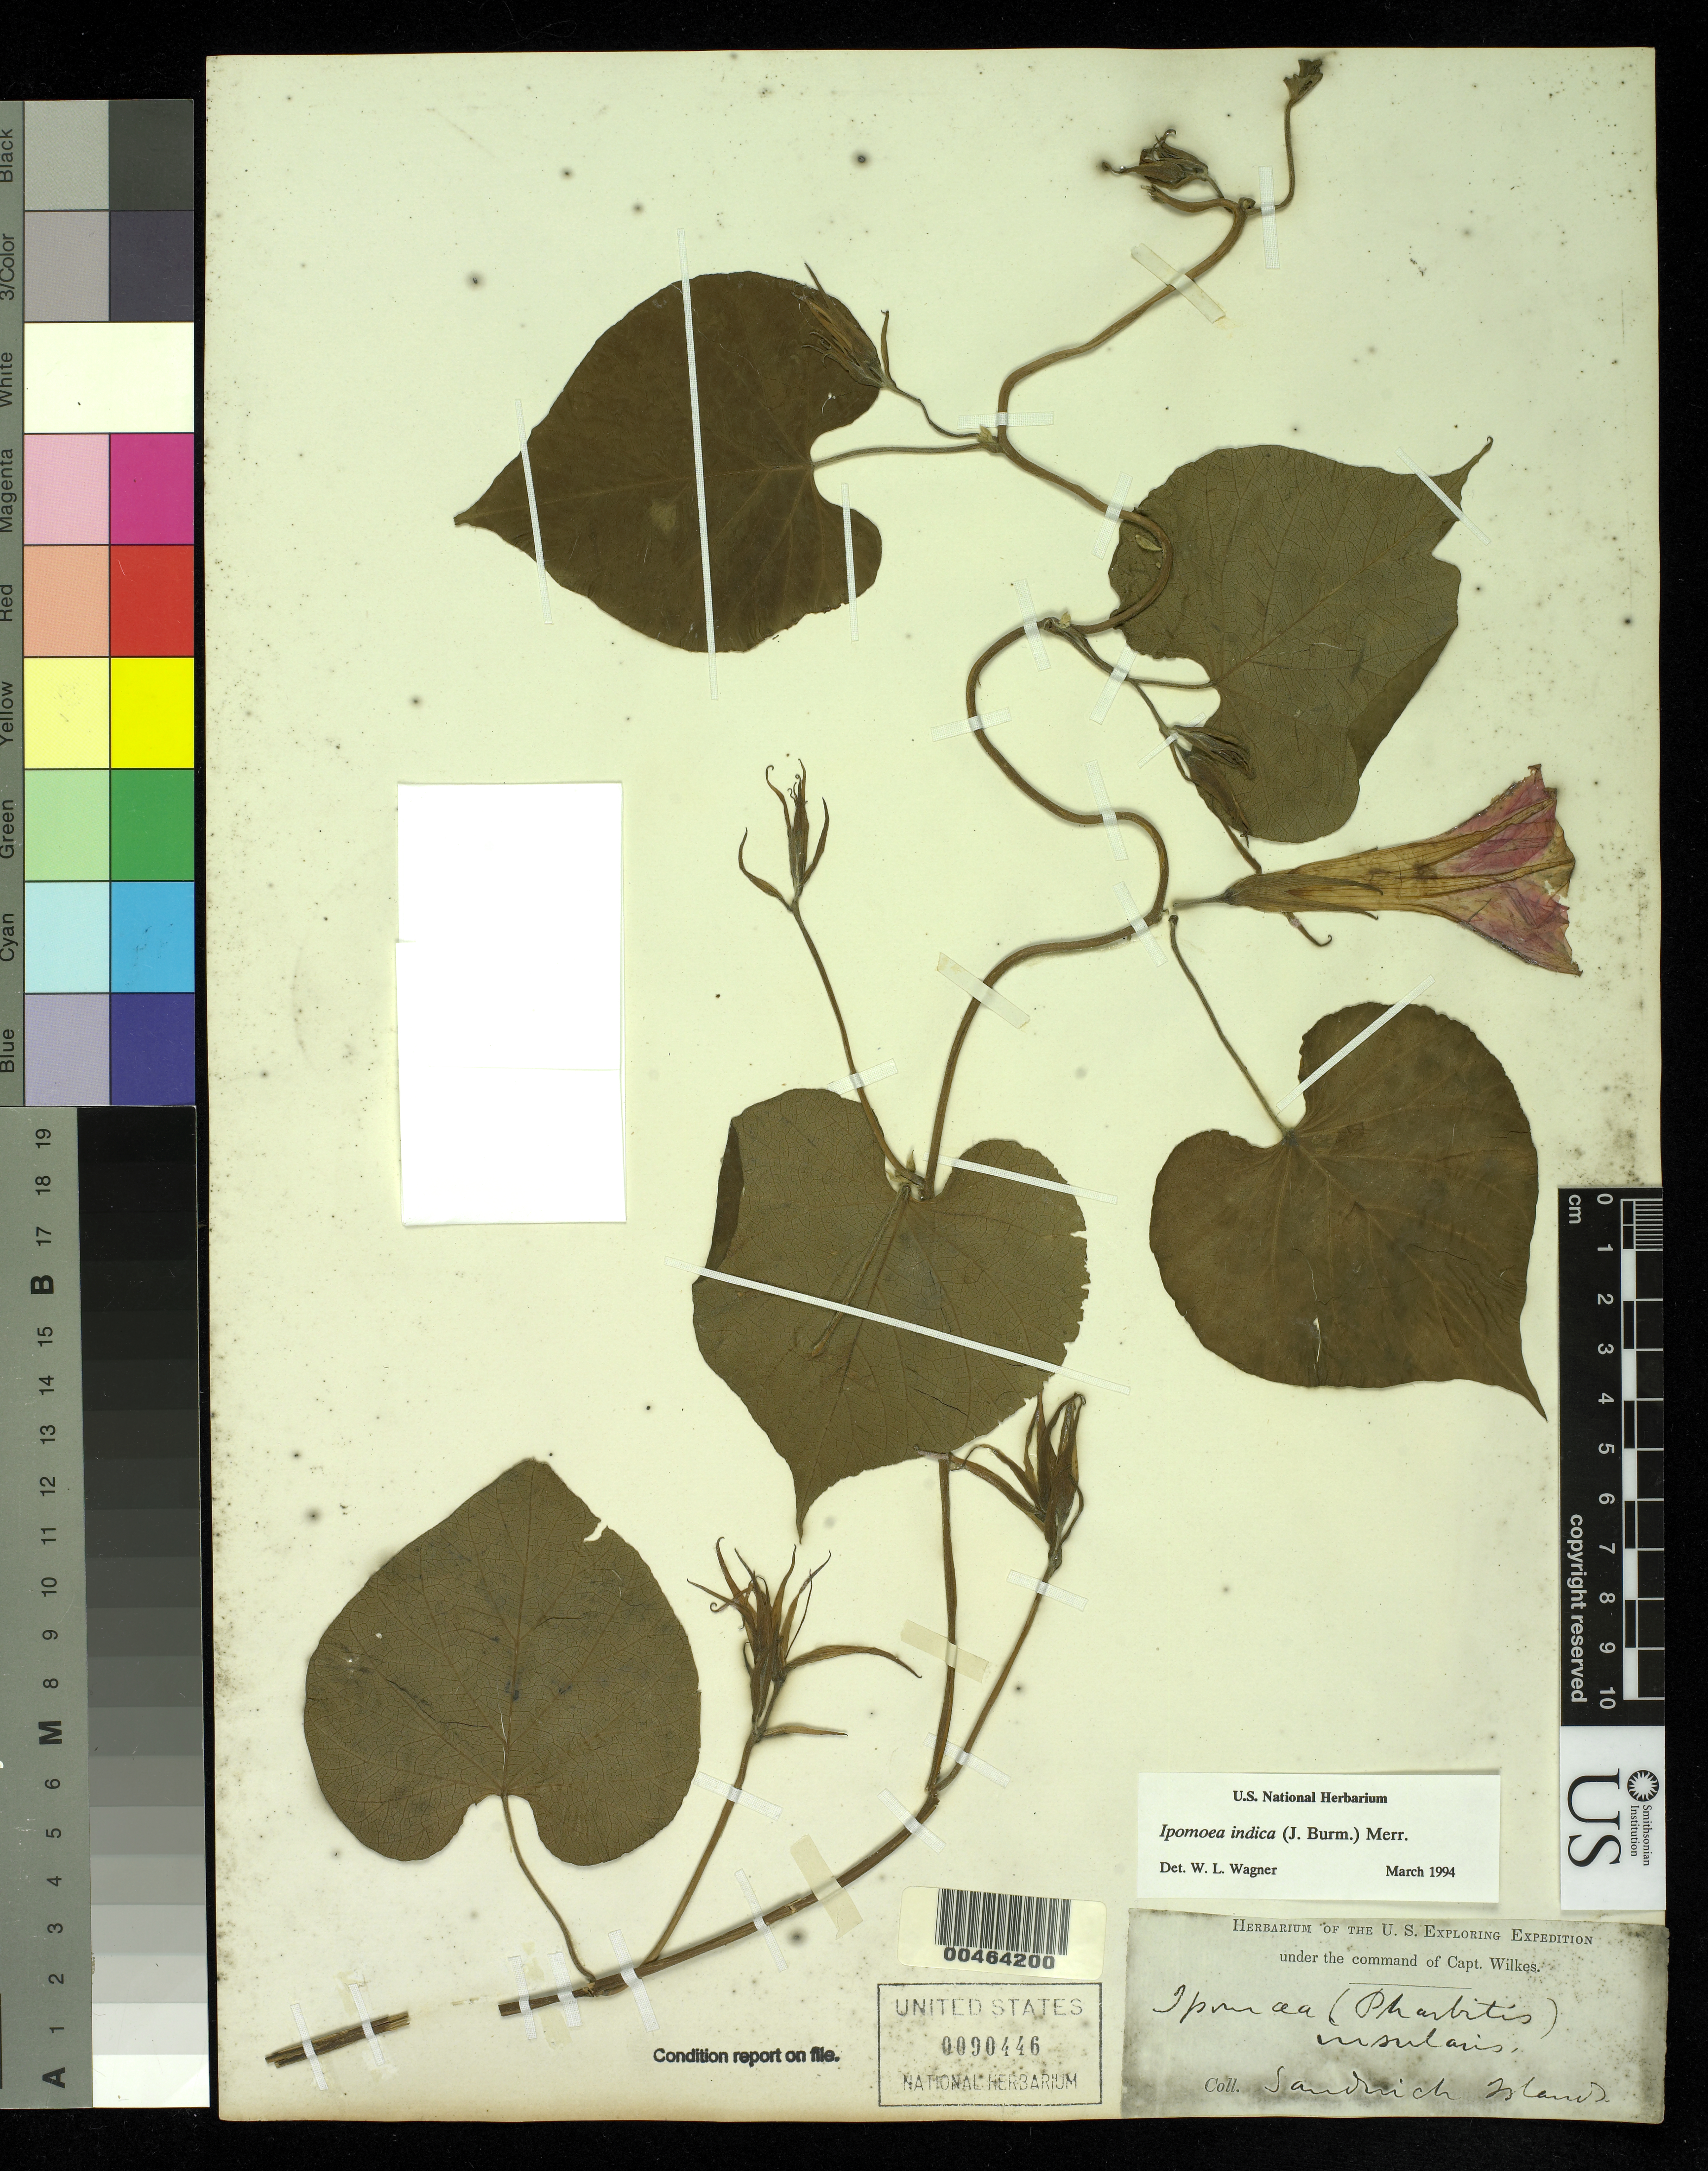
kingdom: Plantae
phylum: Tracheophyta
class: Magnoliopsida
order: Solanales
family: Convolvulaceae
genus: Ipomoea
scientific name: Ipomoea indica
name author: (Burm.) Merr.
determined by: Wagner, W. L., (BOT), Smithsonian Institution - National Museum of Natural History (UNITED STATES)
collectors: Wilkes Explor. Exped.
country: United States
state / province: Hawaii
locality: Sandwich Islands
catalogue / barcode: US 90446